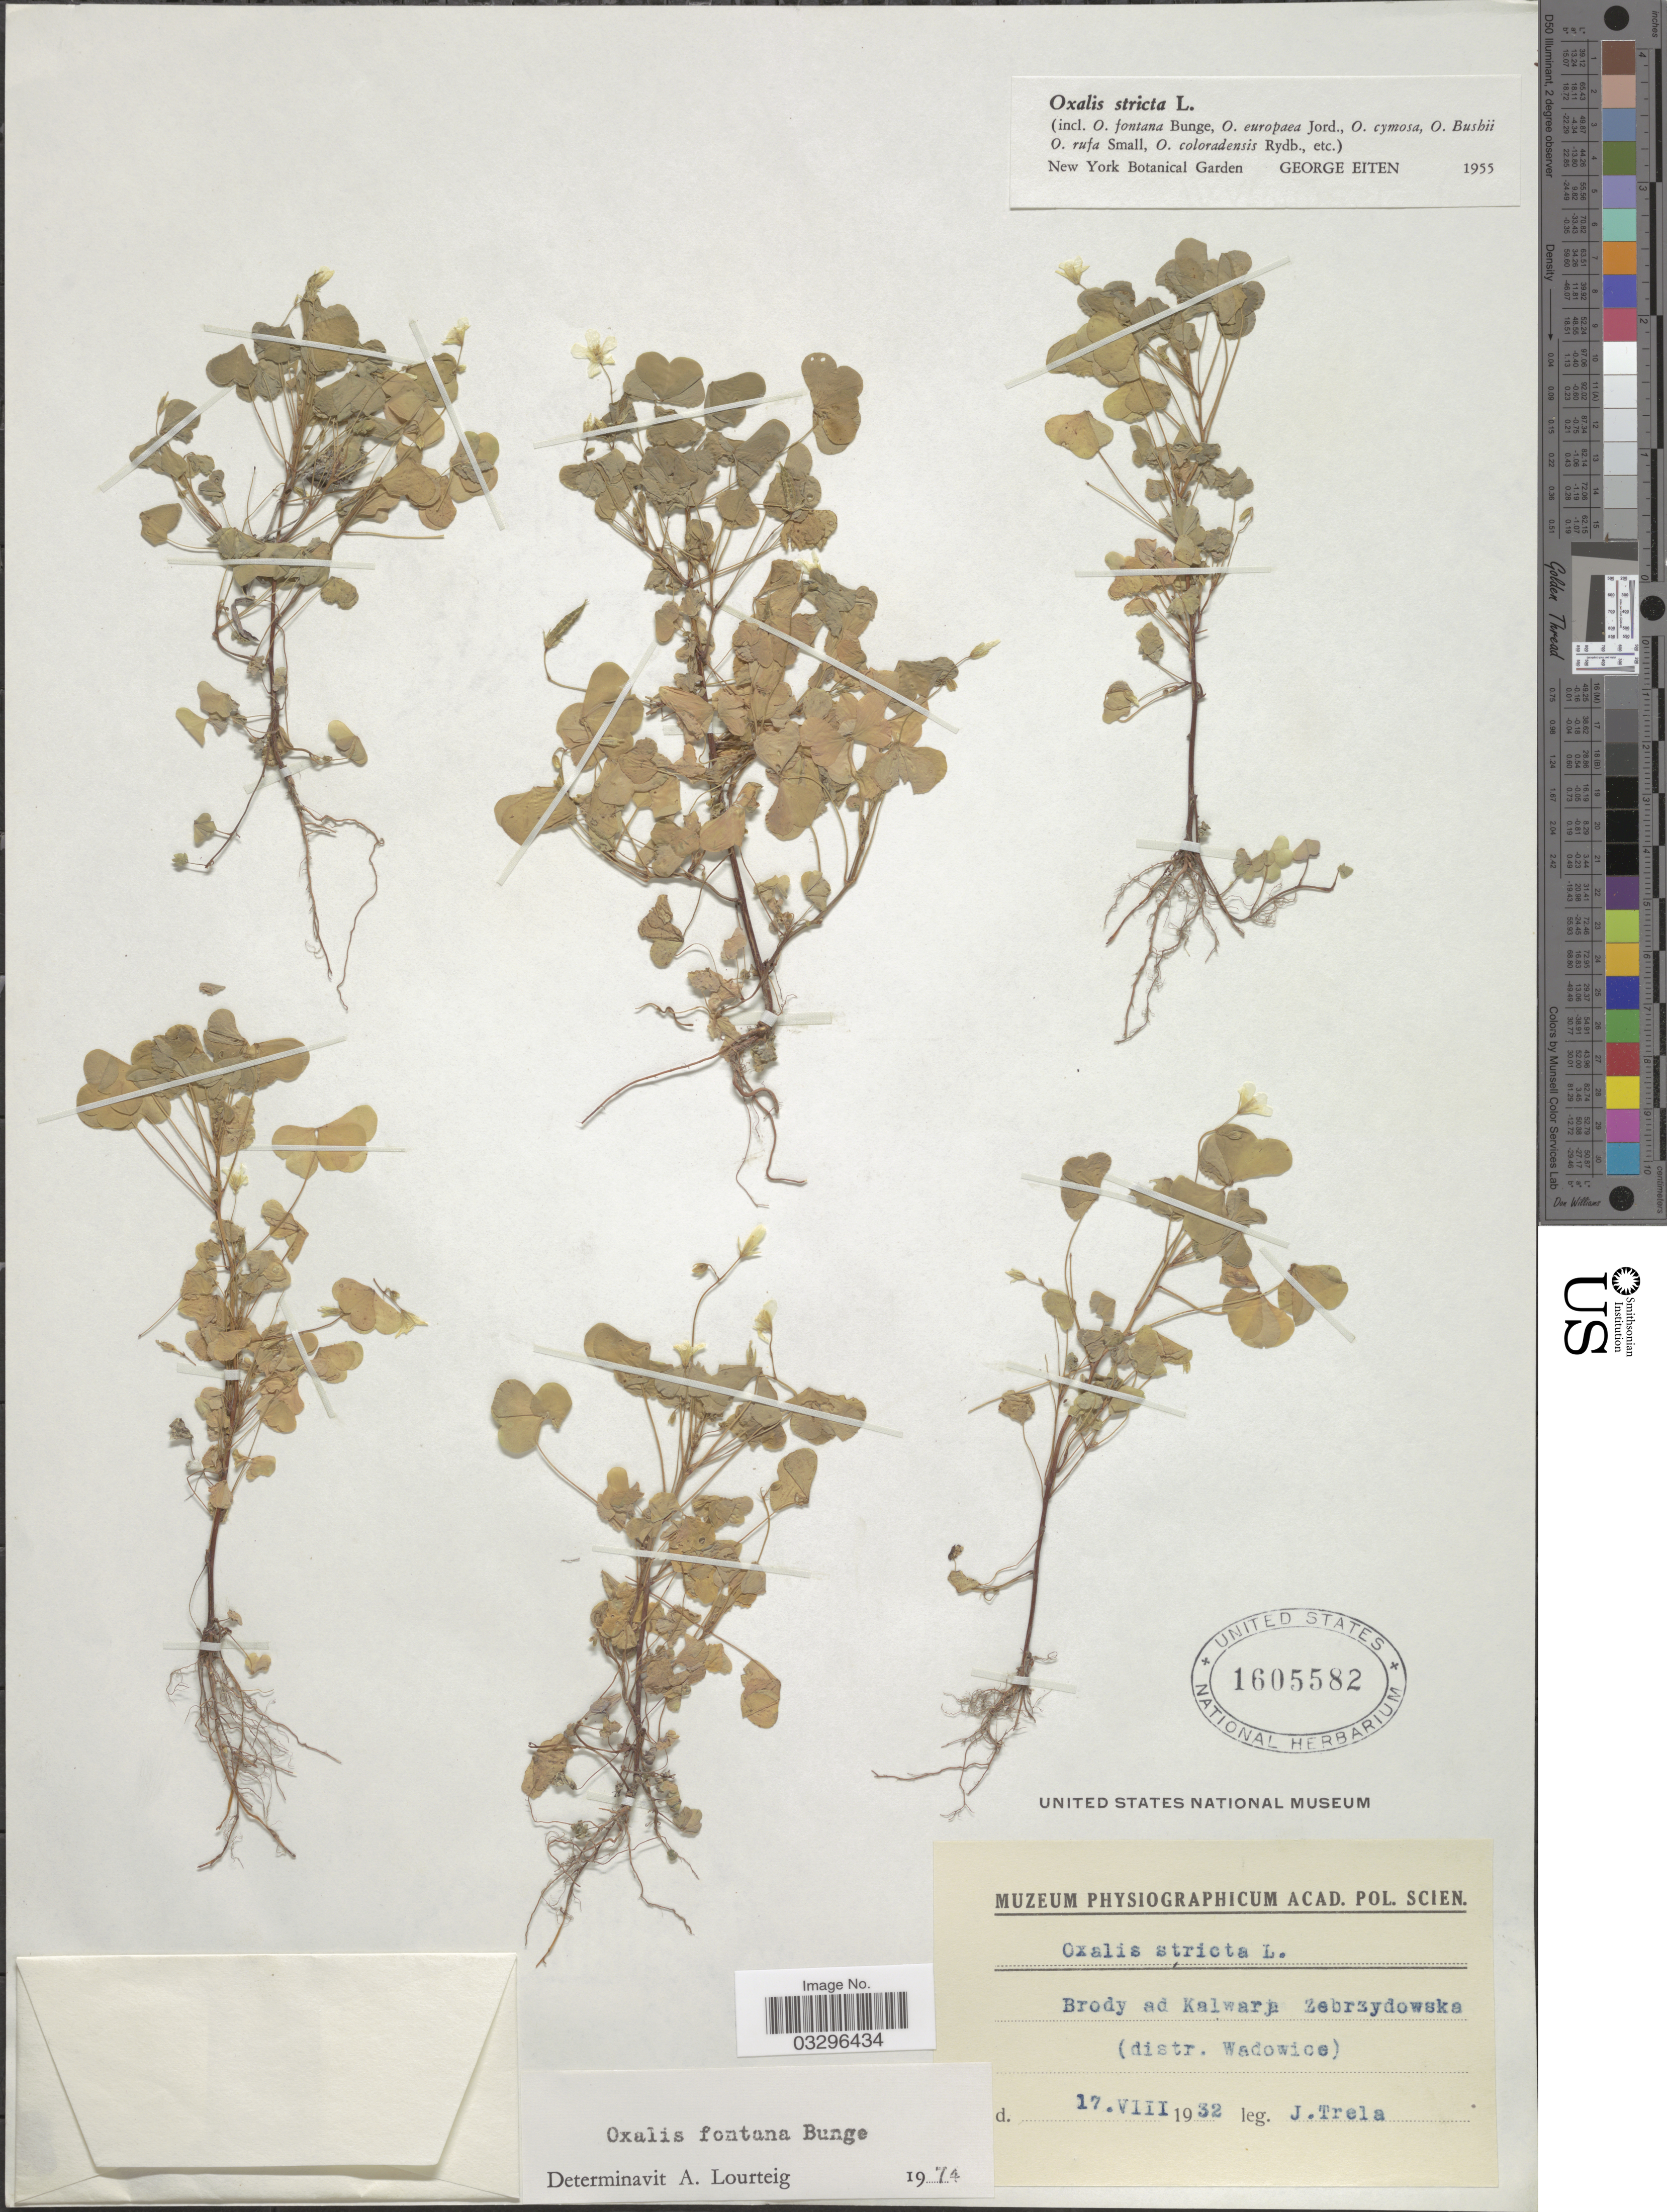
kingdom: Plantae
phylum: Tracheophyta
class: Magnoliopsida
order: Oxalidales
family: Oxalidaceae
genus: Oxalis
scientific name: Oxalis fontana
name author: Bunge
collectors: J. Trela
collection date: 1932-08-17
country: Poland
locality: Brody ad Kalwarja Zebrzydowska, (distr. Wadowice).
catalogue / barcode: US 1605582